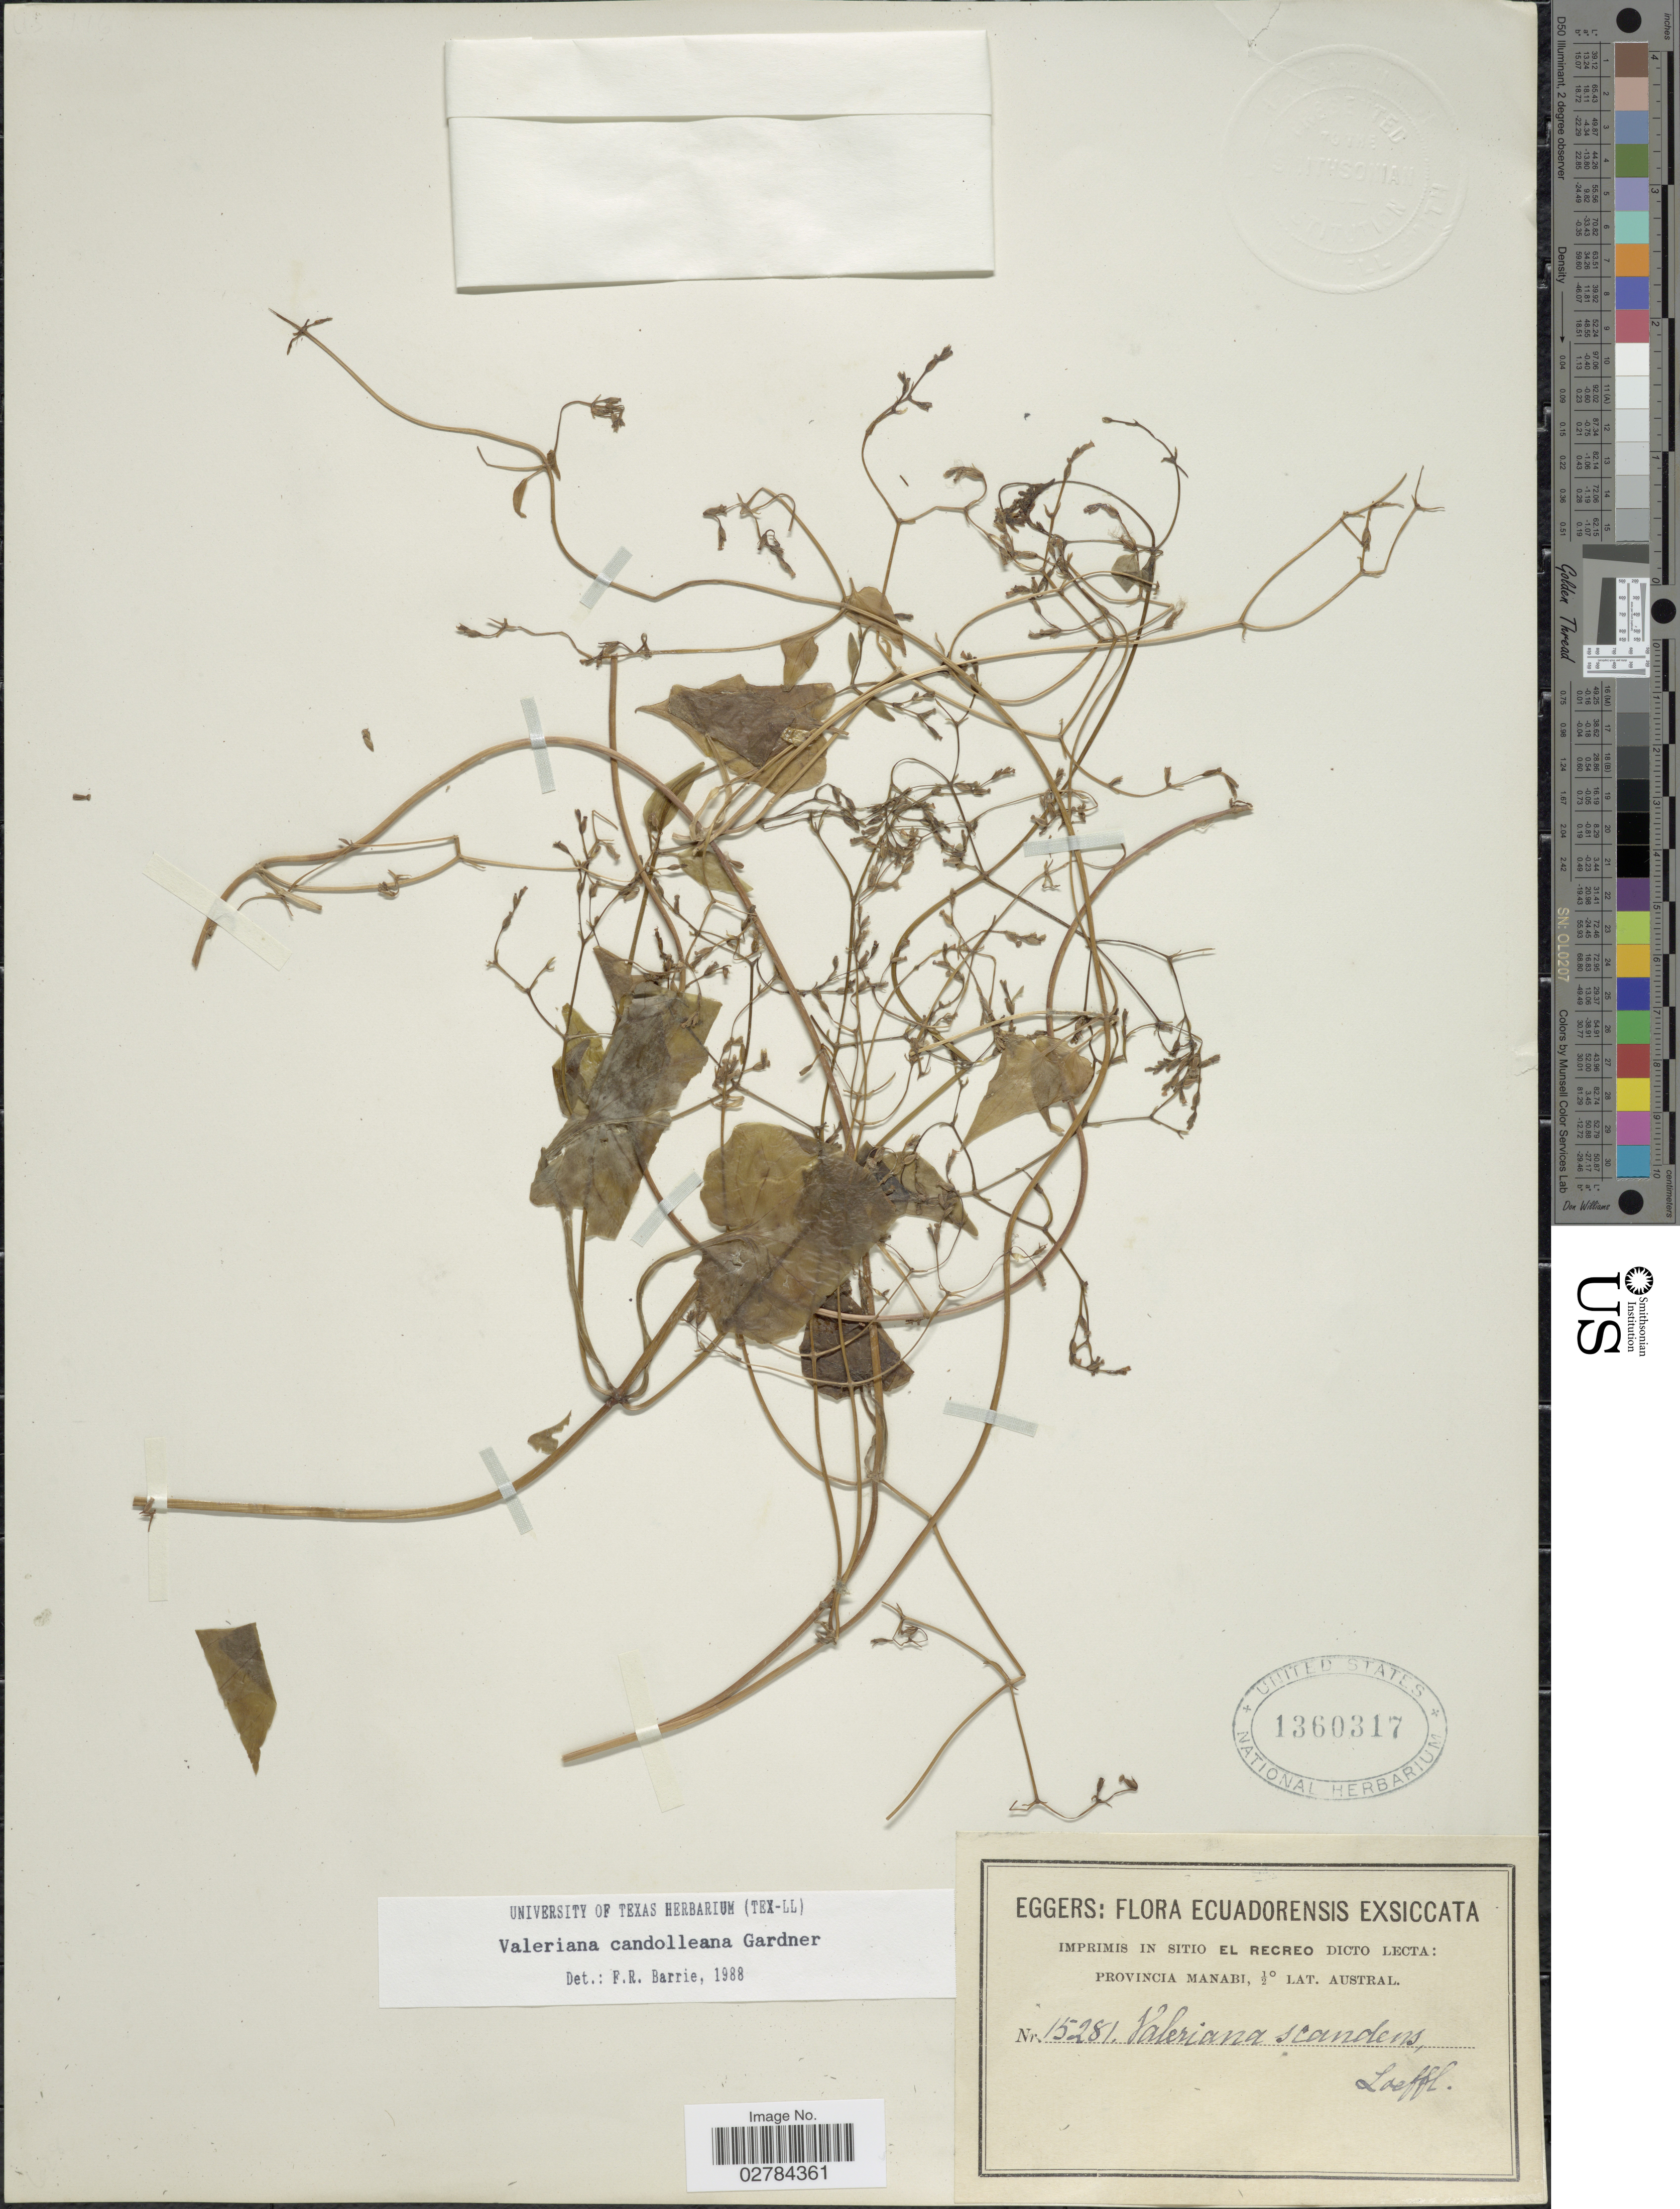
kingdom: Plantae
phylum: Tracheophyta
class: Magnoliopsida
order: Dipsacales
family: Caprifoliaceae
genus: Valeriana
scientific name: Valeriana candolleana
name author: Gardner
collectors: -. Eggers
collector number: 15281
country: Ecuador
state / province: Manabí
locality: Imprimis in sitio El Recreo Dicto Lecta.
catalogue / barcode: US 1360317